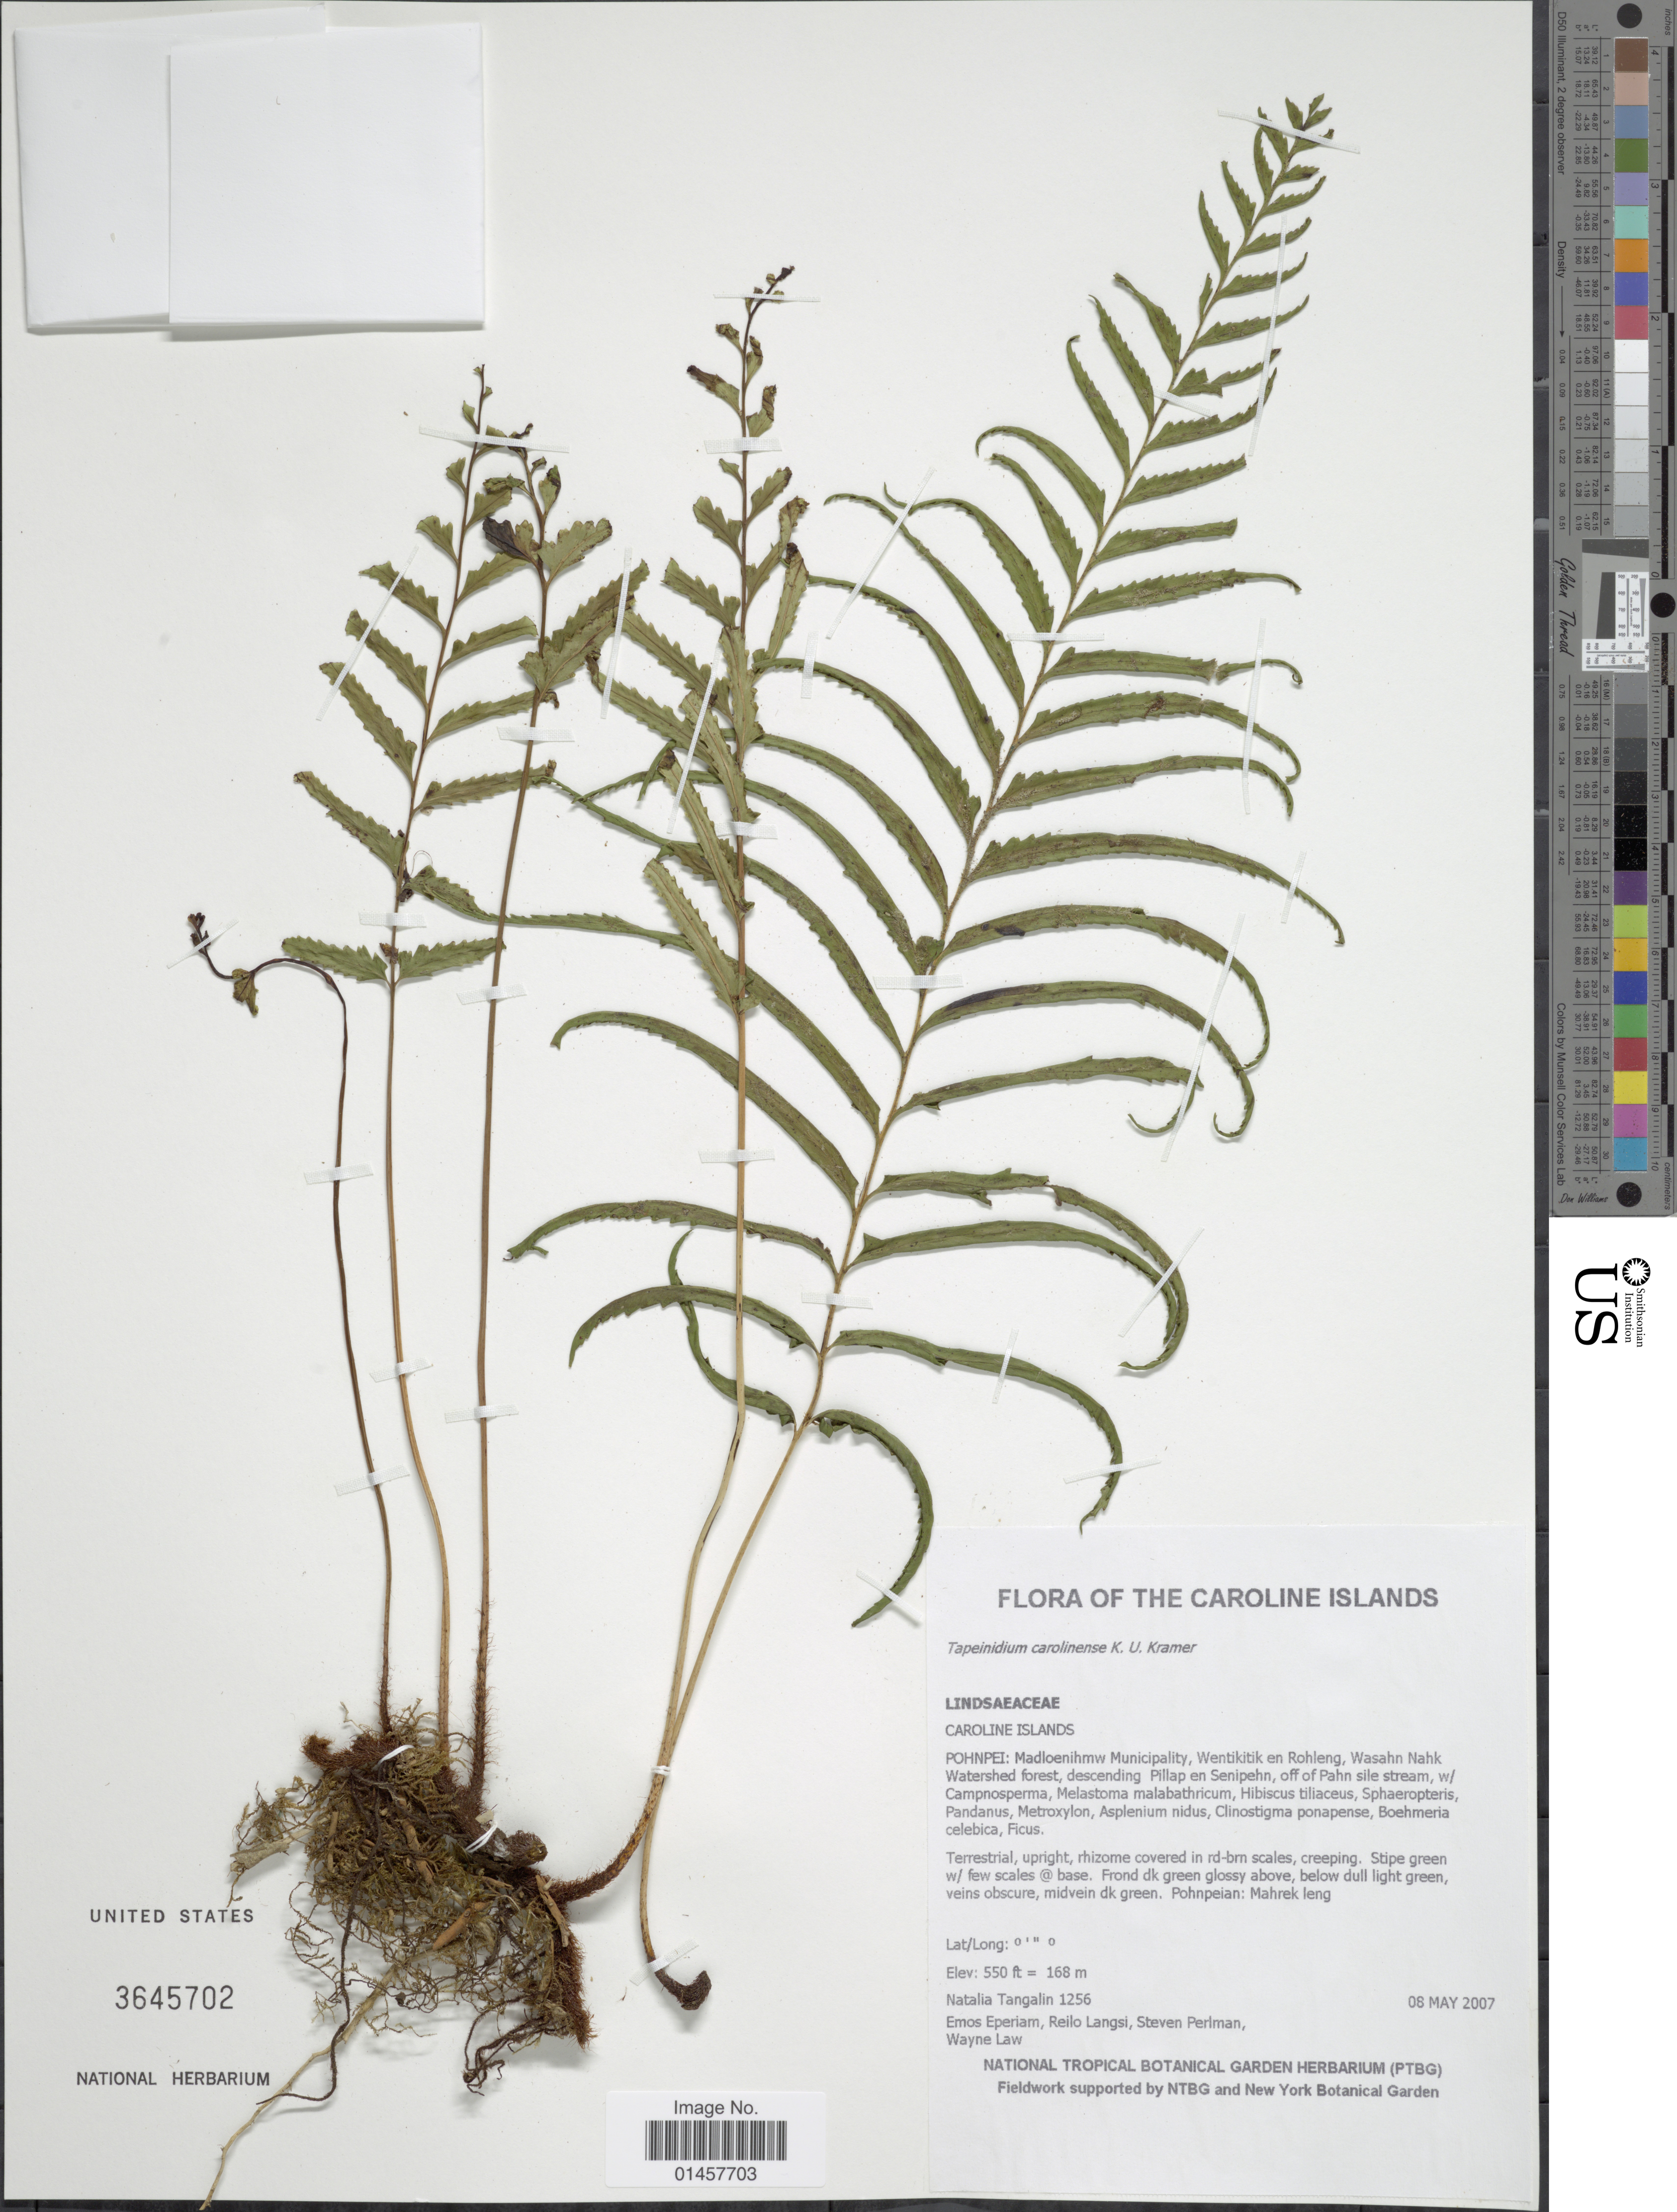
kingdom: Plantae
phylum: Tracheophyta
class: Polypodiopsida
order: Polypodiales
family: Lindsaeaceae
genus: Tapeinidium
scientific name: Tapeinidium carolinense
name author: K.U. Kramer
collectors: N. Tangalin, E. Eperiam, R. Langsi, S. Perlam & W. Law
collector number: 1256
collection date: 2007-05-08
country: Micronesia, Federated States of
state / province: Pohnpei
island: Pohnpei [Ponape]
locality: Caroline Islands, Pohnpei: Madloenihmw Municipality, Wentiktik en Rohleng, Wasahn Nahk Watershed forest, descending Pillap en Senipehn, off of Pahn sile stream.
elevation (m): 168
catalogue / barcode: US 3645702